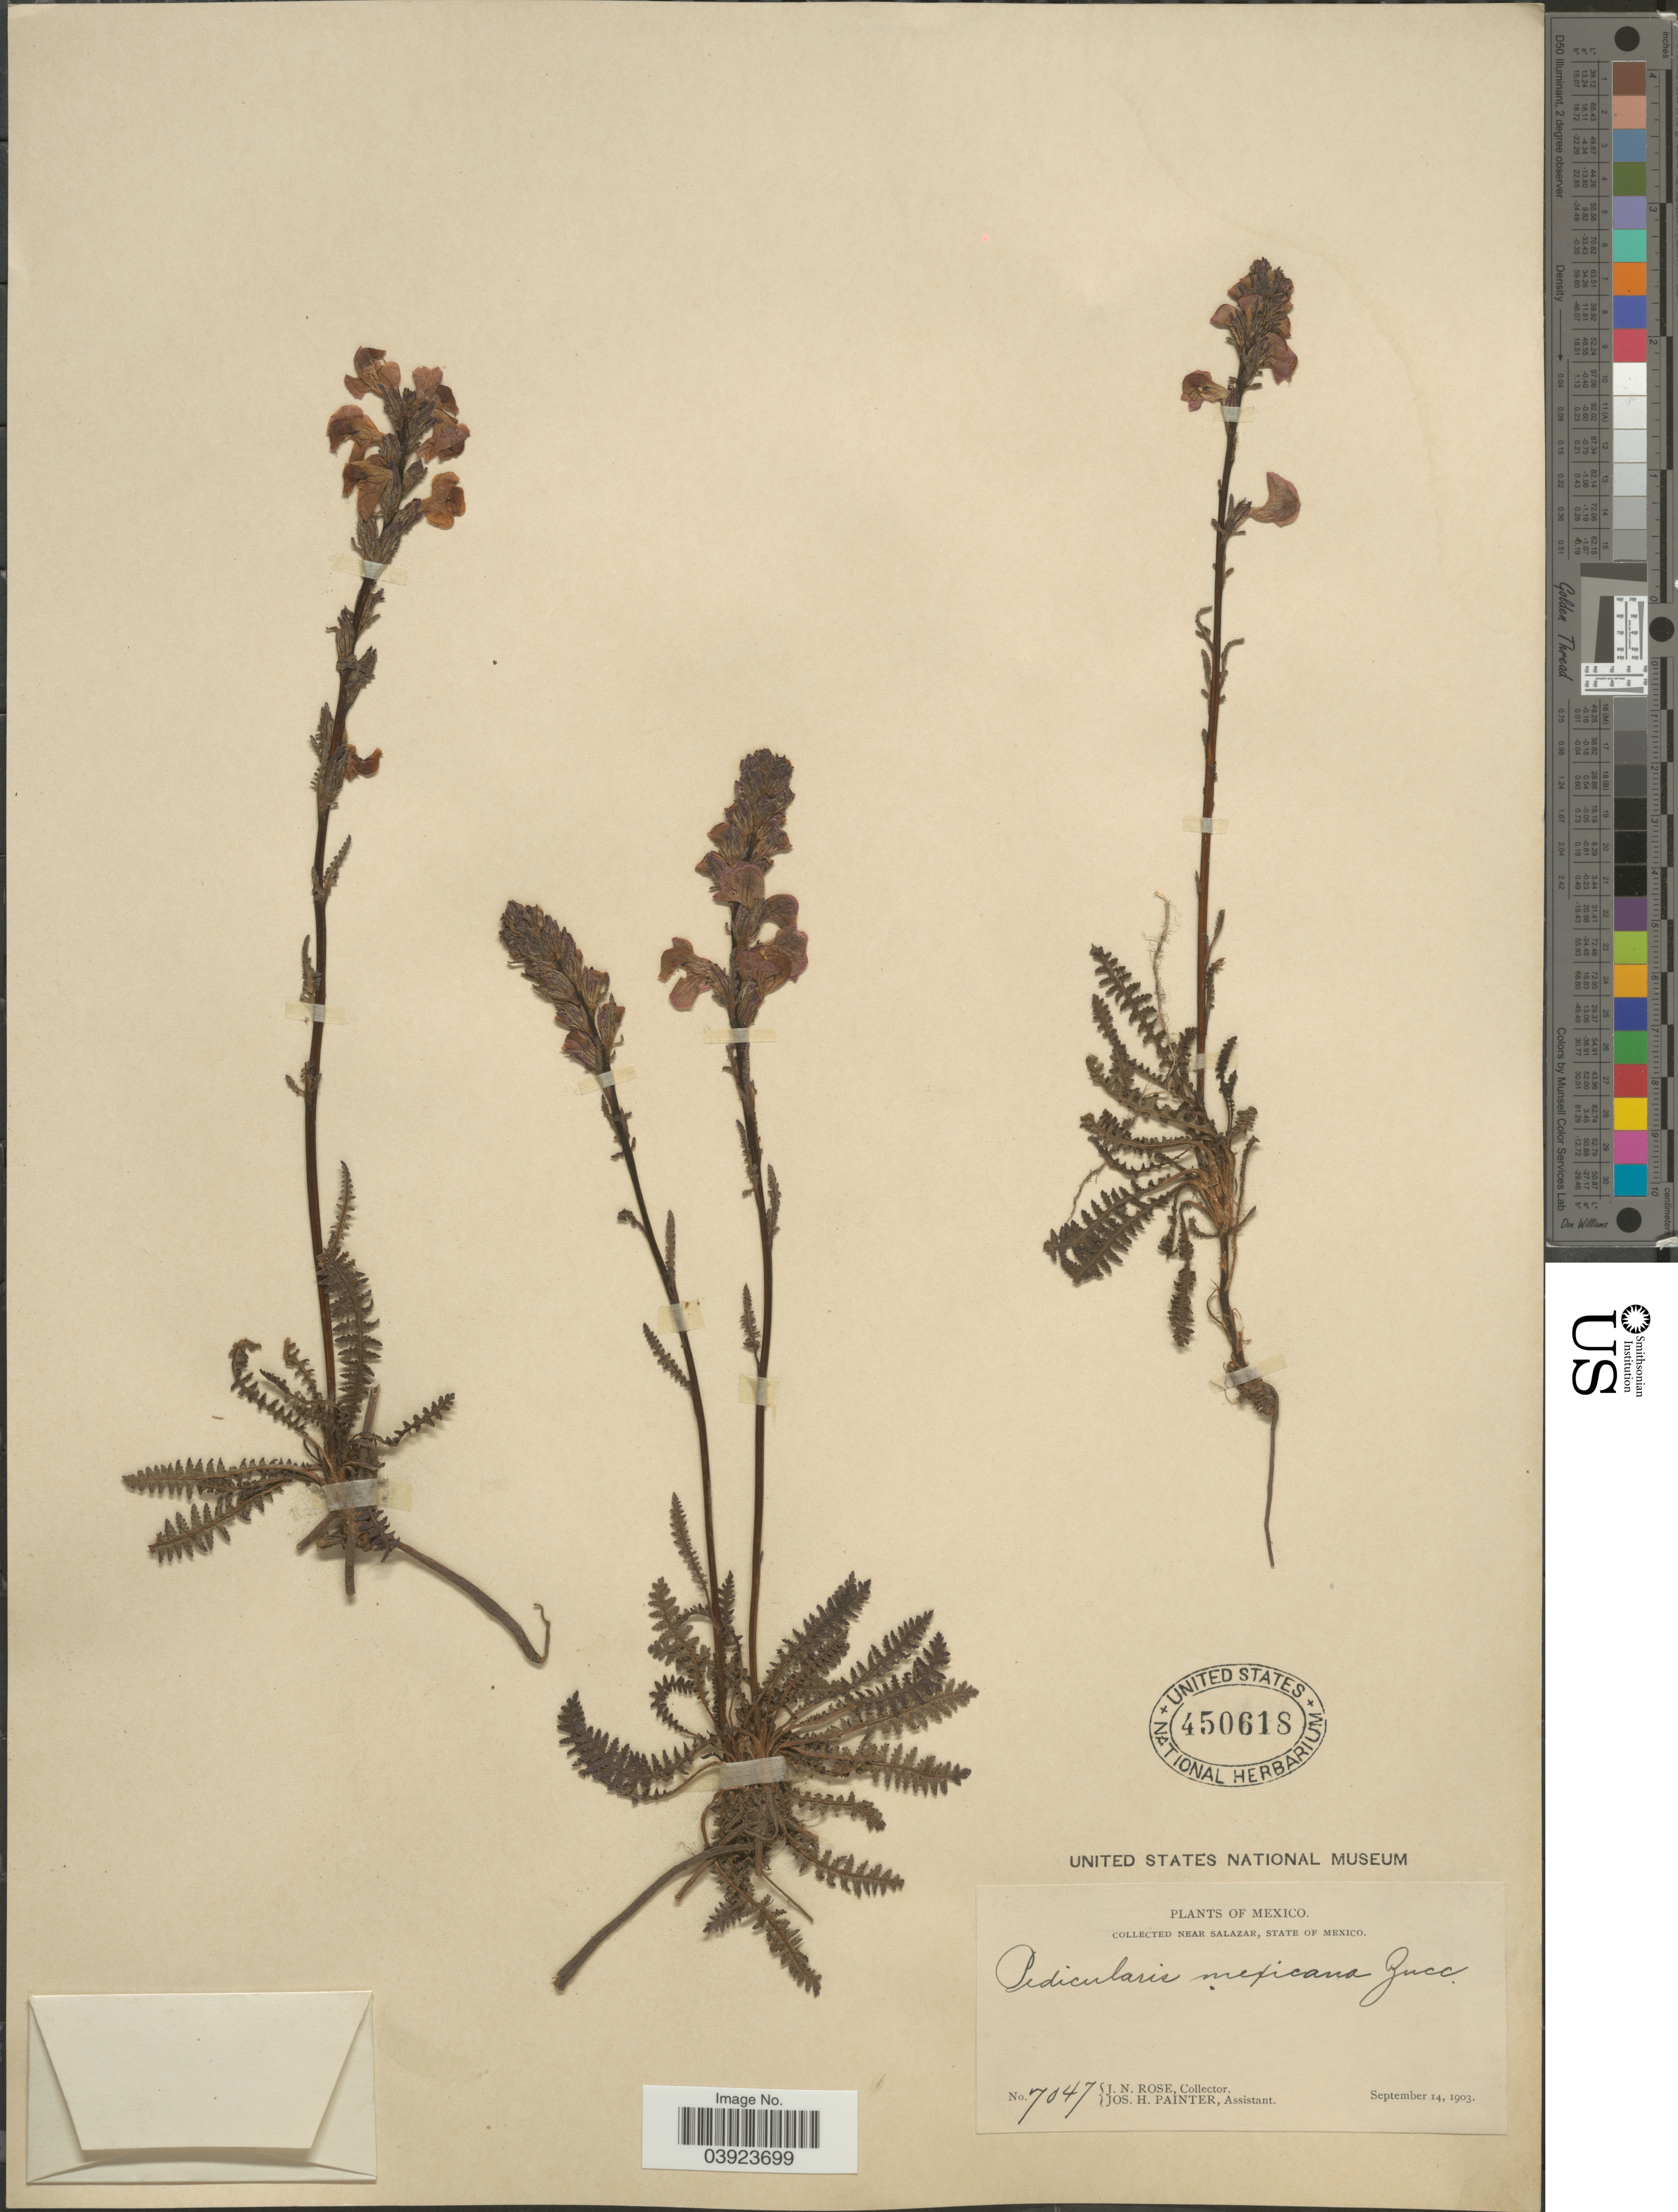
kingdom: Plantae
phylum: Tracheophyta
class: Magnoliopsida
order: Lamiales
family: Orobanchaceae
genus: Pedicularis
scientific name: Pedicularis mexicana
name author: Zucc. ex Bunge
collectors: J. N. Rose & J. H. Painter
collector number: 7047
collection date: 1903-09-14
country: Mexico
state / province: México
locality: Near Salazar.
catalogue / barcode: US 450618